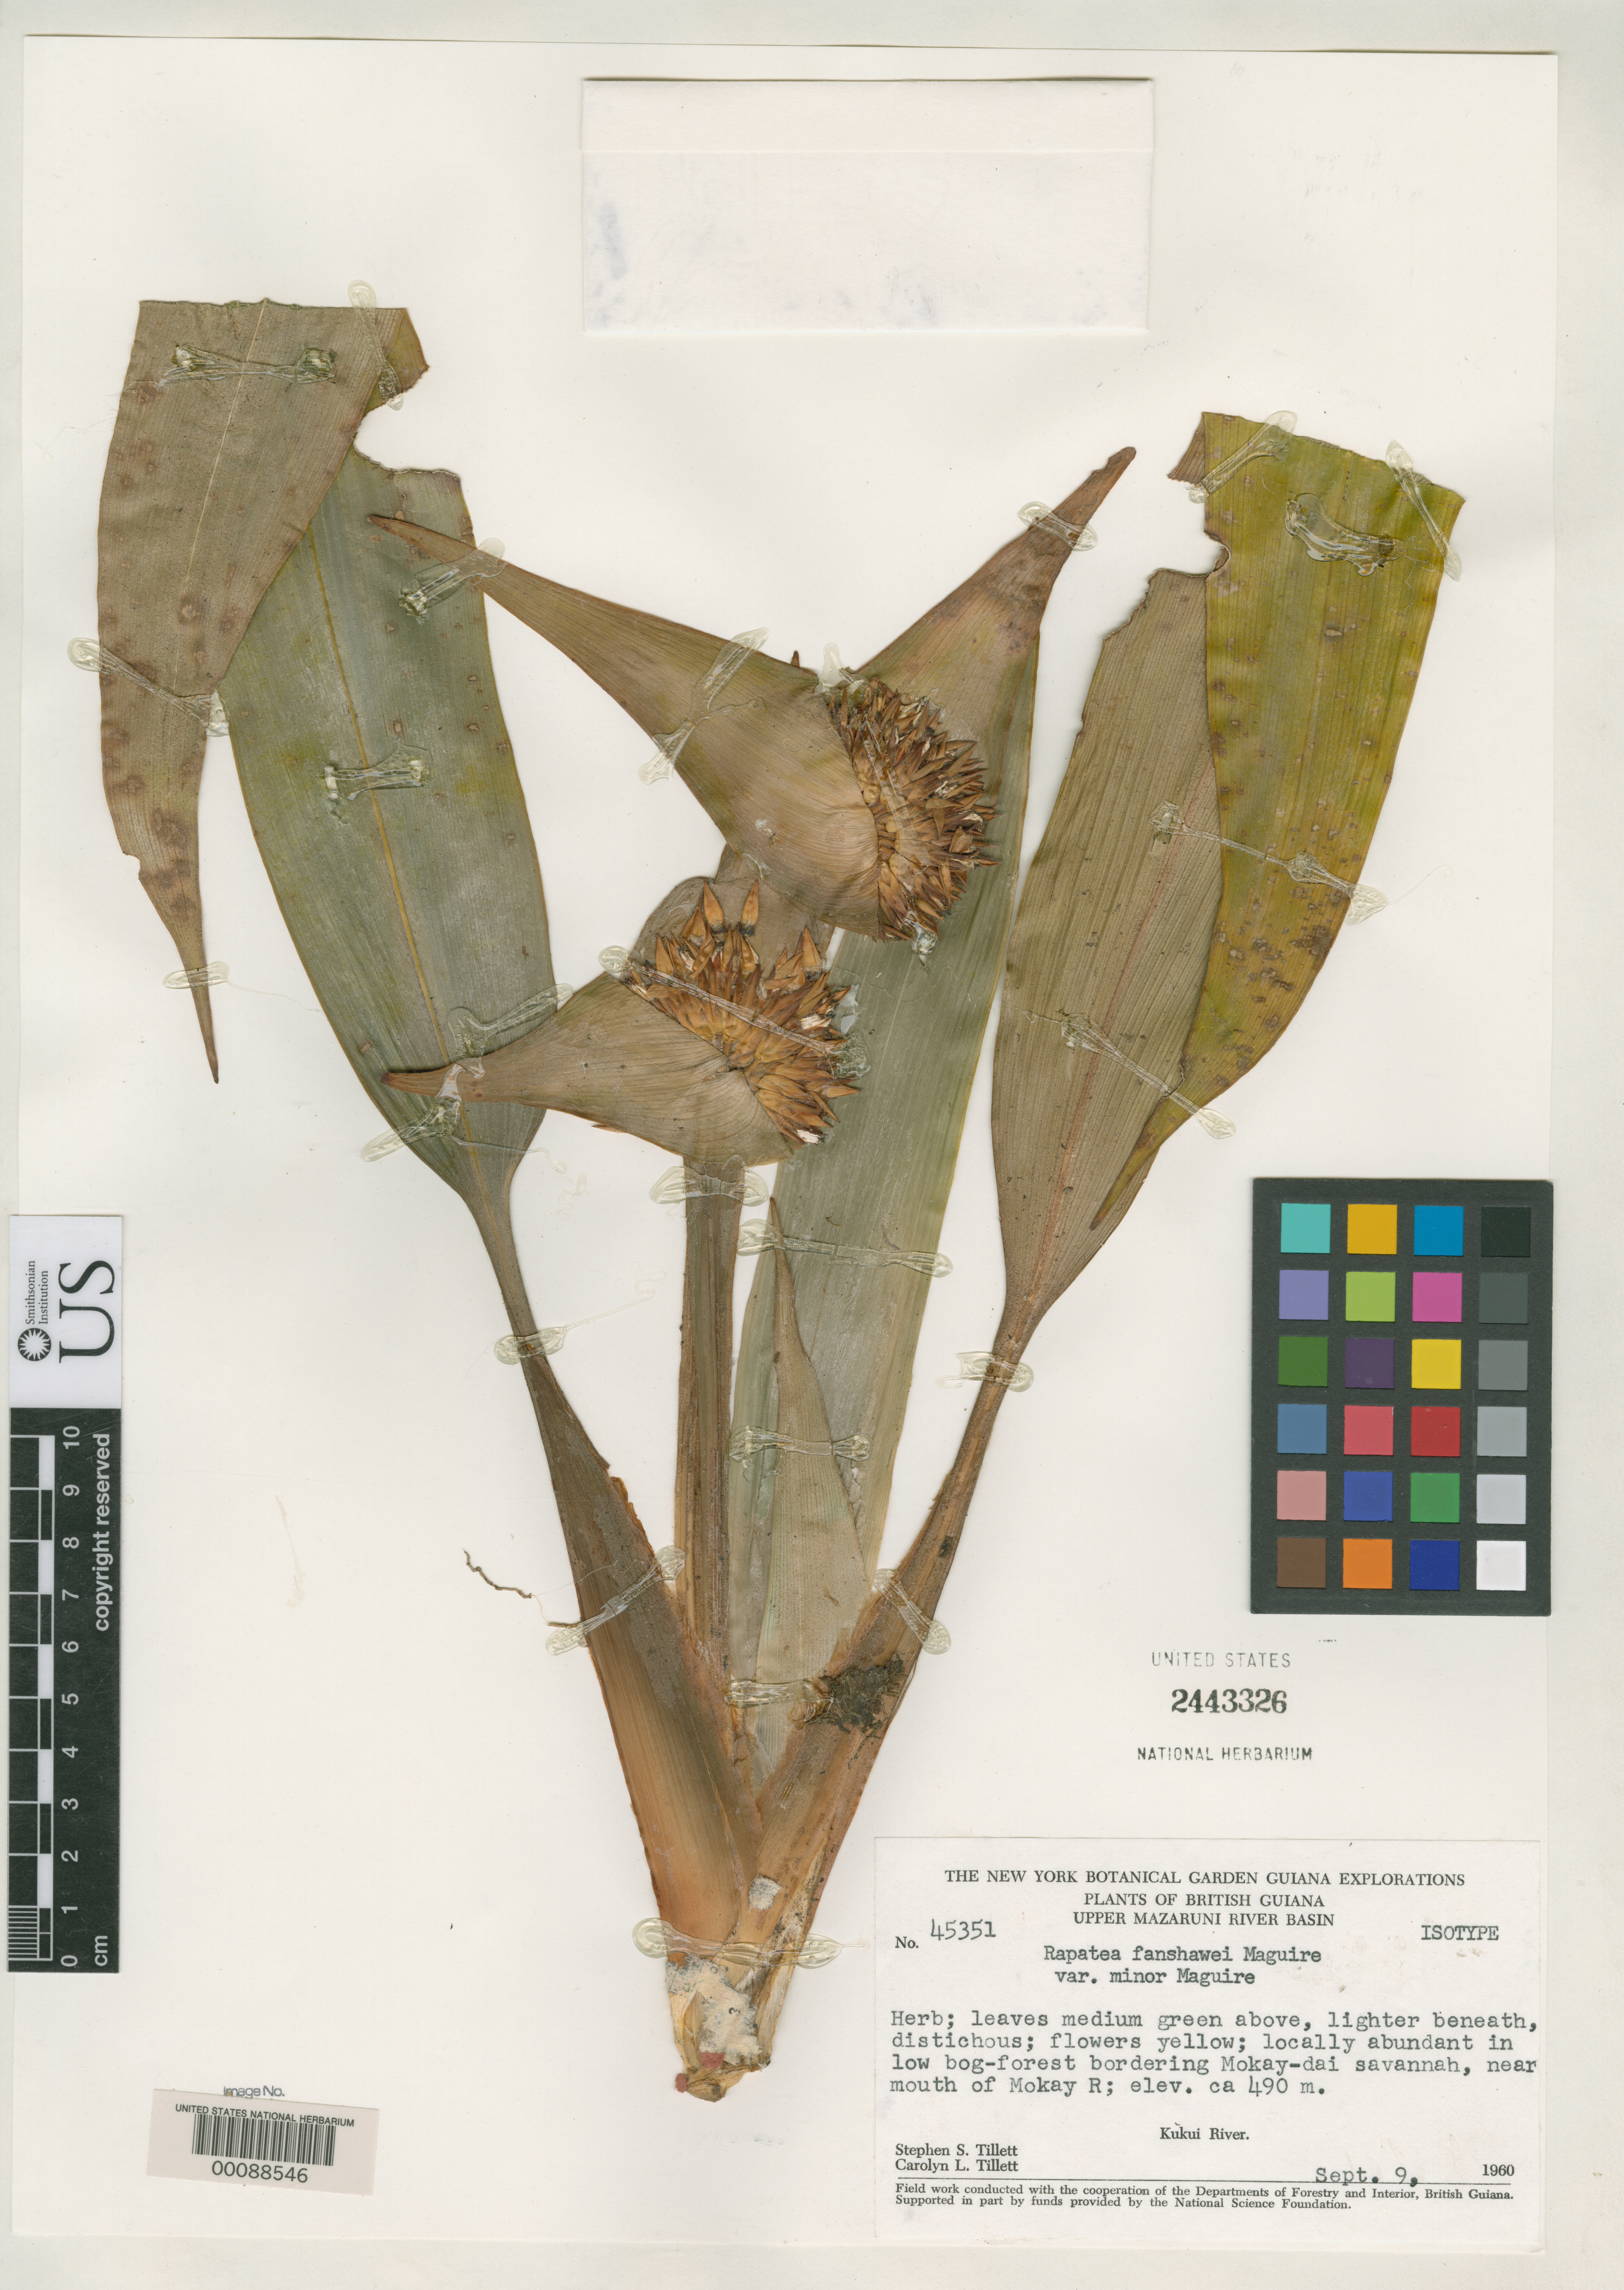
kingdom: Plantae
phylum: Tracheophyta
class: Liliopsida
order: Poales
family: Rapateaceae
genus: Rapatea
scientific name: Rapatea fanshawei var. minor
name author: Maguire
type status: Isotype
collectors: S. S. Tillett & C. L. Tillett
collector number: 45351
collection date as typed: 09 Sep 1960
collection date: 1960-09-09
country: Guyana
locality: Kukui River.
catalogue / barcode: US 2443326